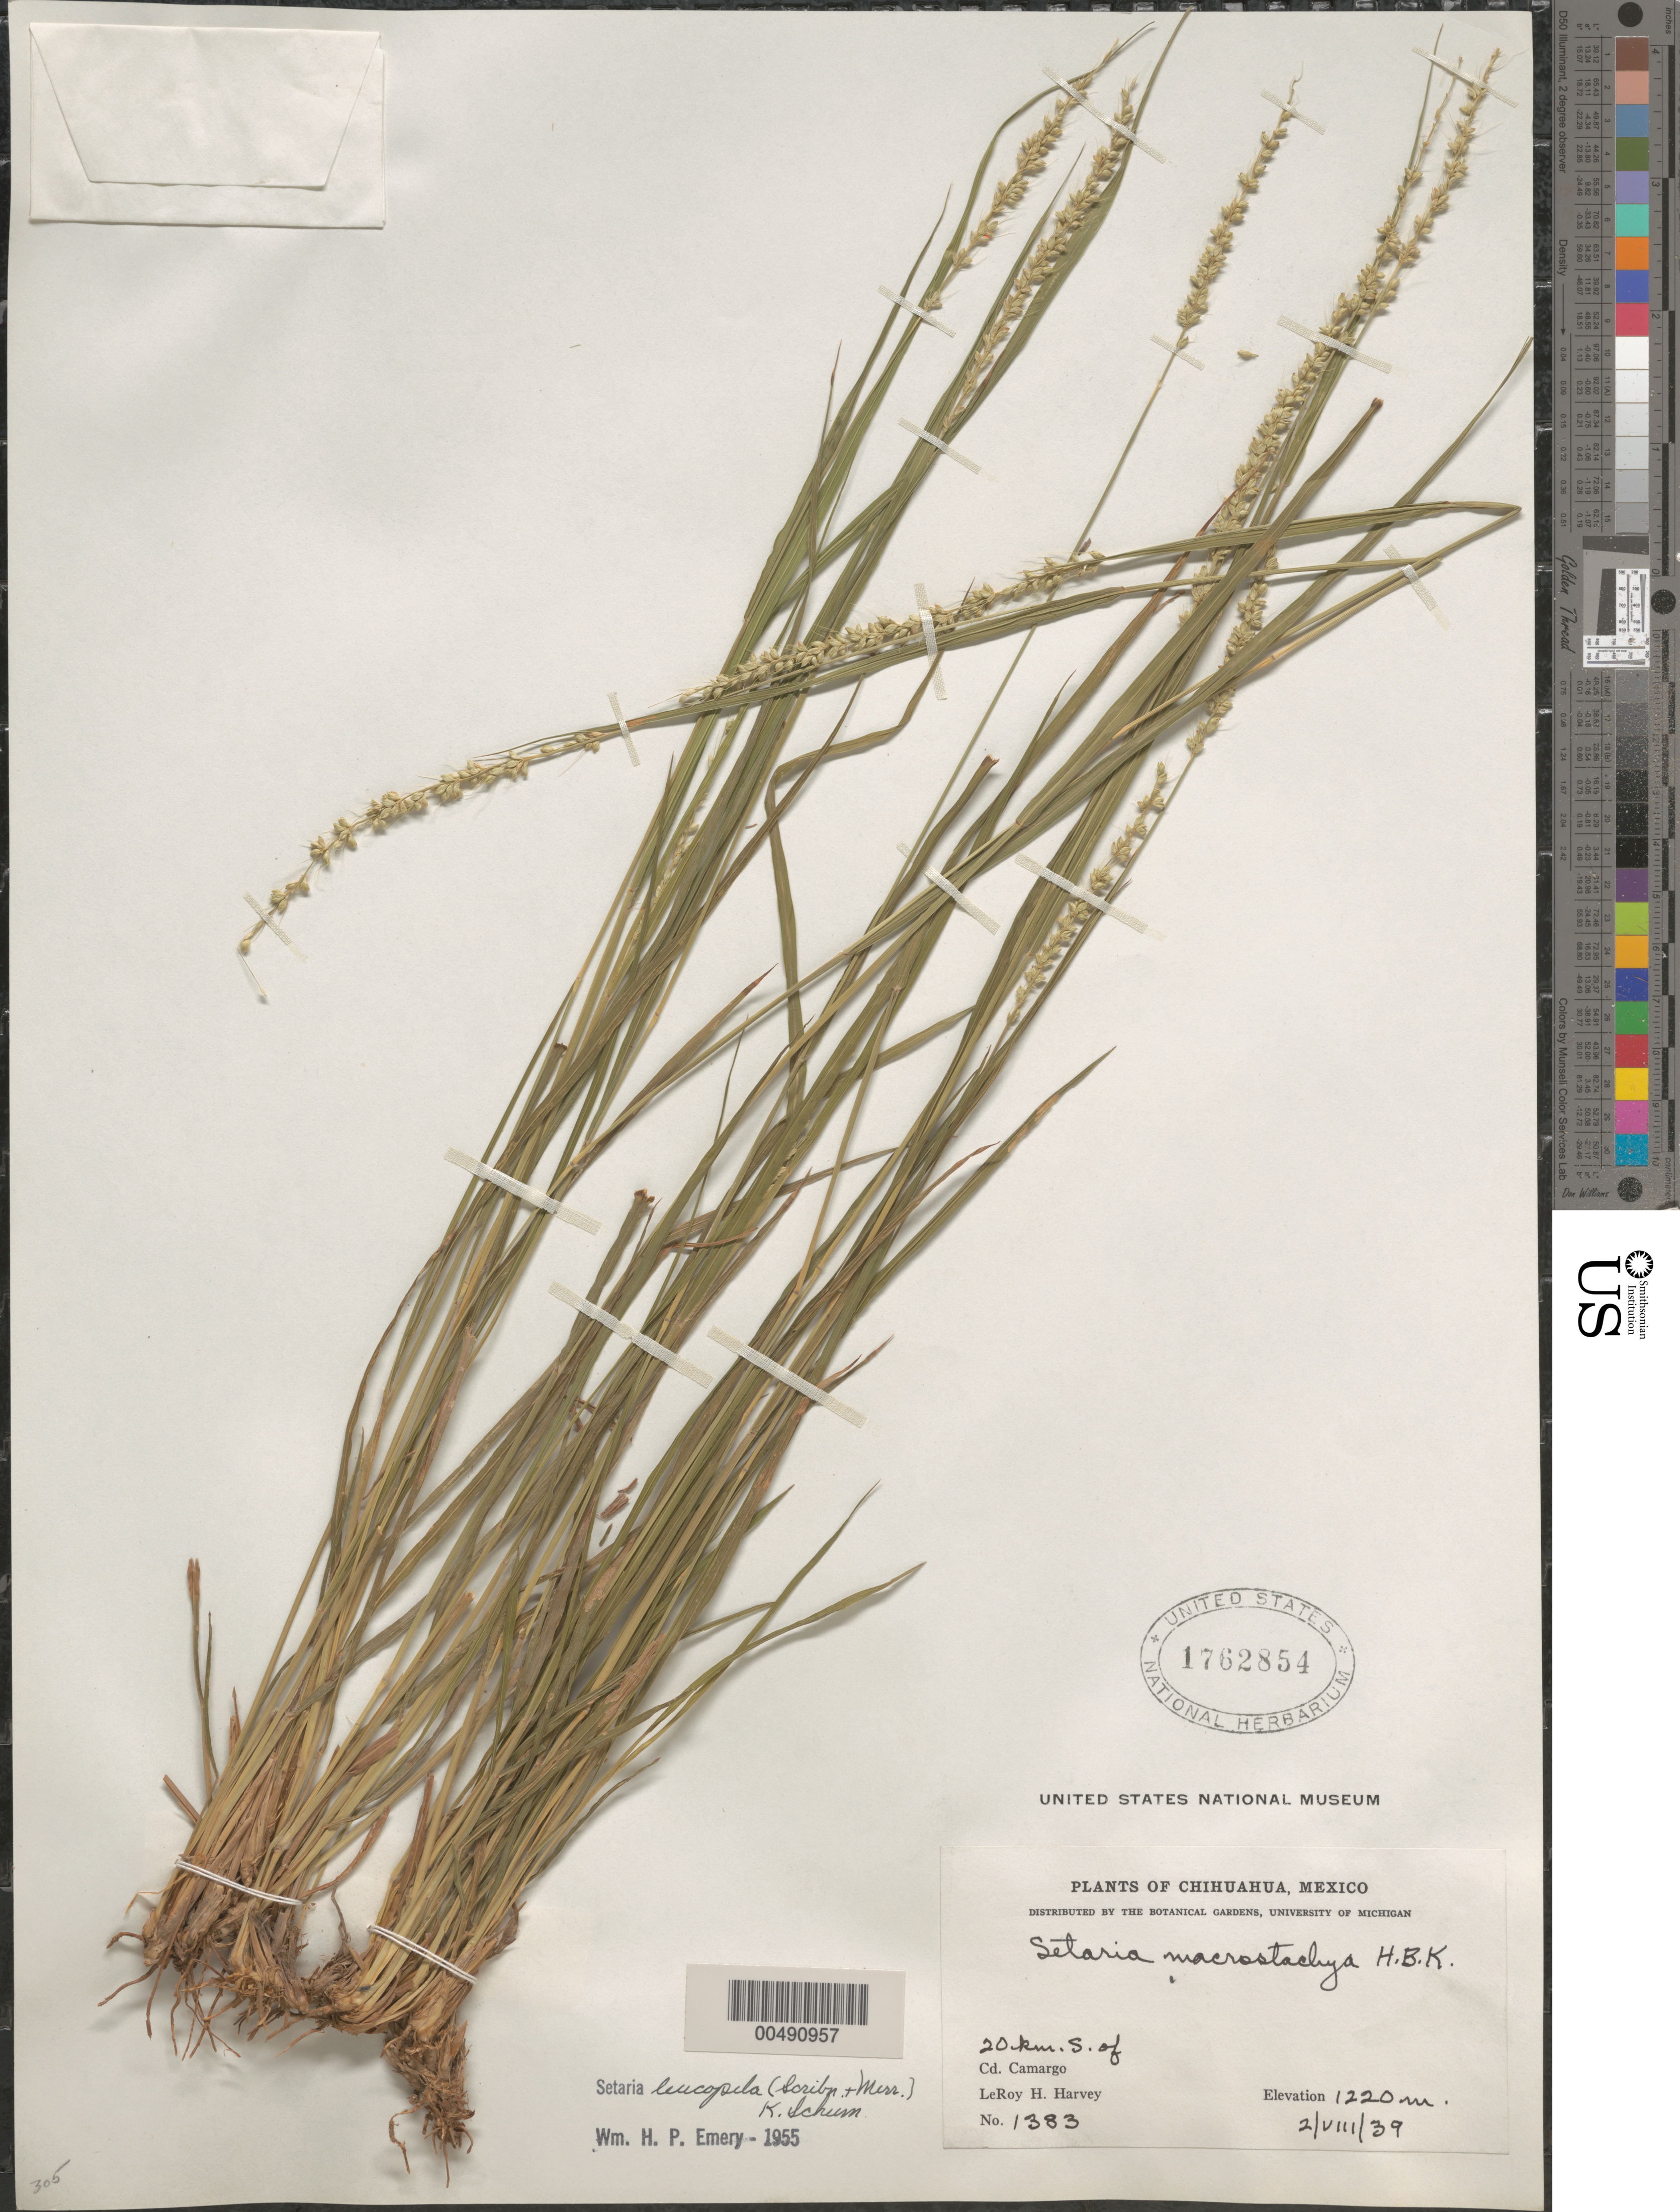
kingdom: Plantae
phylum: Tracheophyta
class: Liliopsida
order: Poales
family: Poaceae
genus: Setaria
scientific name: Setaria leucopila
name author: (Scribn. & Merr.) K. Schum.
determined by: Emery, W. H. P.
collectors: L. H. Harvey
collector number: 1383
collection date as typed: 2 Aug 1939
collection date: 1939-08-02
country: Mexico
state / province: Chihuahua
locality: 20 km S of Cd. Camargo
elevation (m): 1220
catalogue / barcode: US 1762854